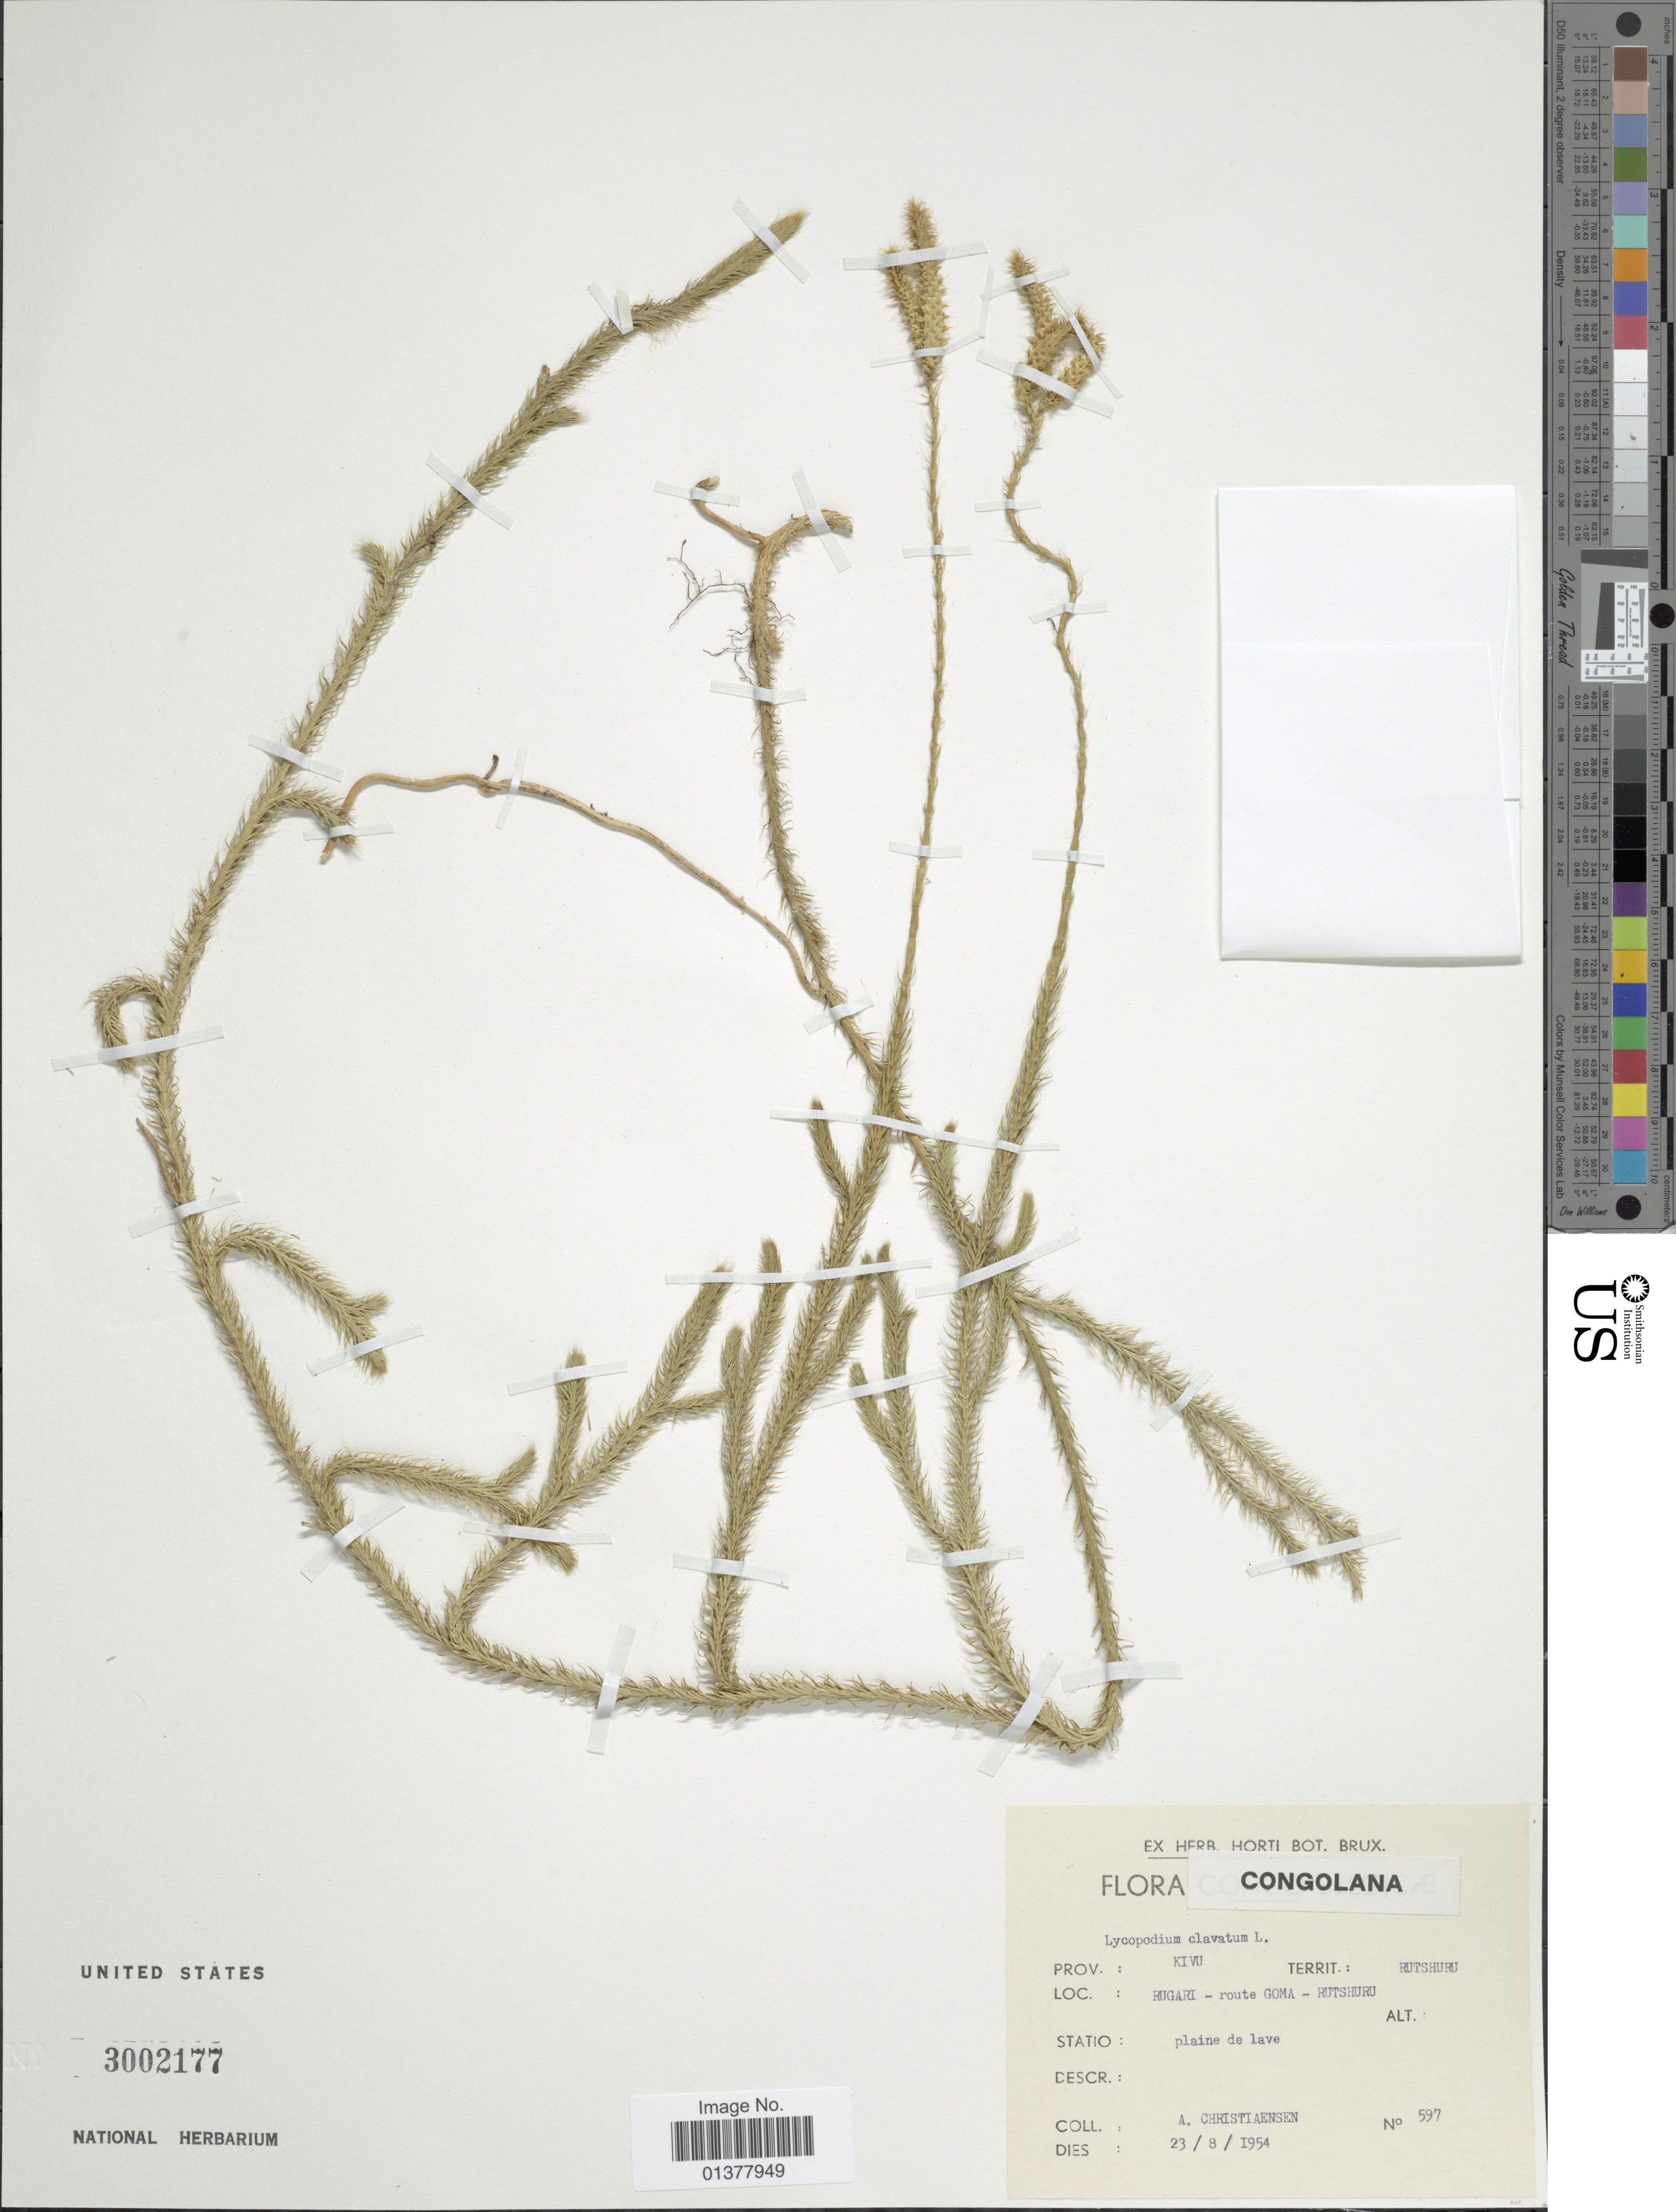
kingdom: Plantae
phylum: Tracheophyta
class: Lycopodiopsida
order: Lycopodiales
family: Lycopodiaceae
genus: Lycopodium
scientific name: Lycopodium clavatum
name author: L.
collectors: A. Christiaensen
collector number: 597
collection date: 1954-08-23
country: Congo, Democratic Republic of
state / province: Nord-Kivu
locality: Territ.: Rutshuru, Rugari-route Goma-Rutshuru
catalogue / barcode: US 3002177